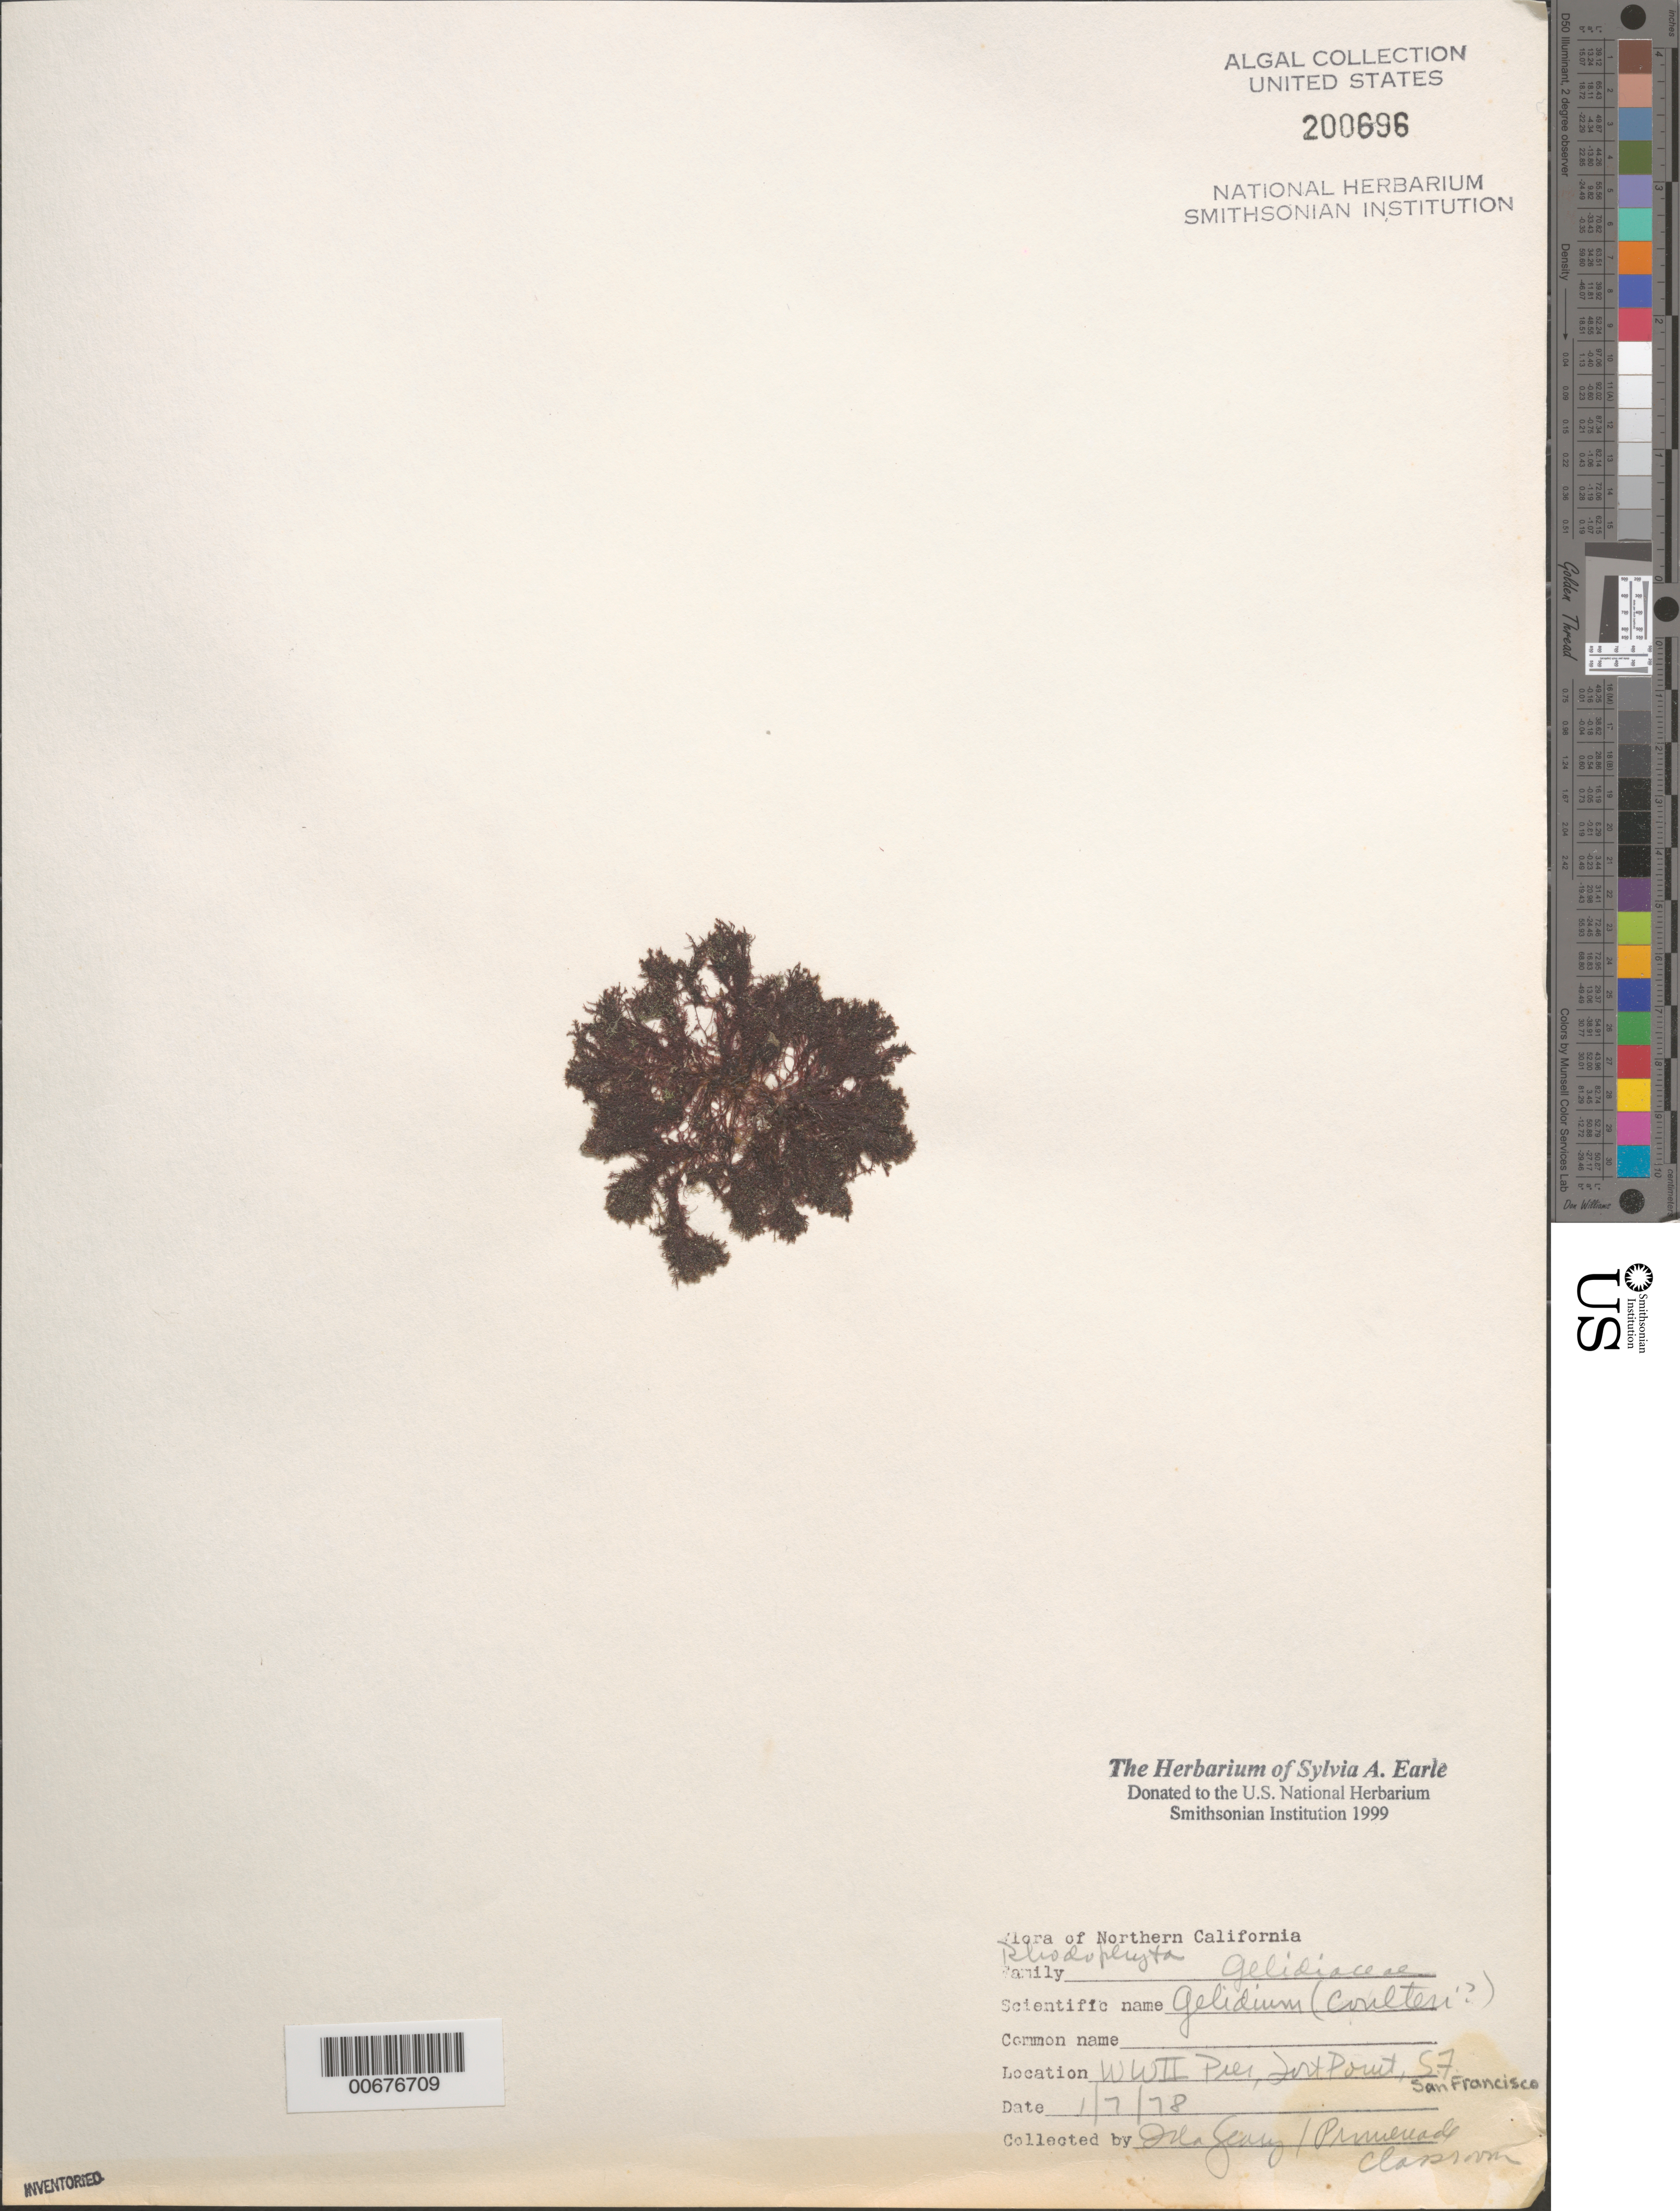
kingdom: Plantae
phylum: Rhodophyta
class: Florideophyceae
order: Gelidiales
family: Gelidiaceae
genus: Gelidium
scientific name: Gelidium coulteri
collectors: I. Geary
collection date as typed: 07 Jan 1978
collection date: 1978-01-07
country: United States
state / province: California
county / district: San Francisco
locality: San Francisco, Fort Point, World War II Pier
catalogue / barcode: US 200696